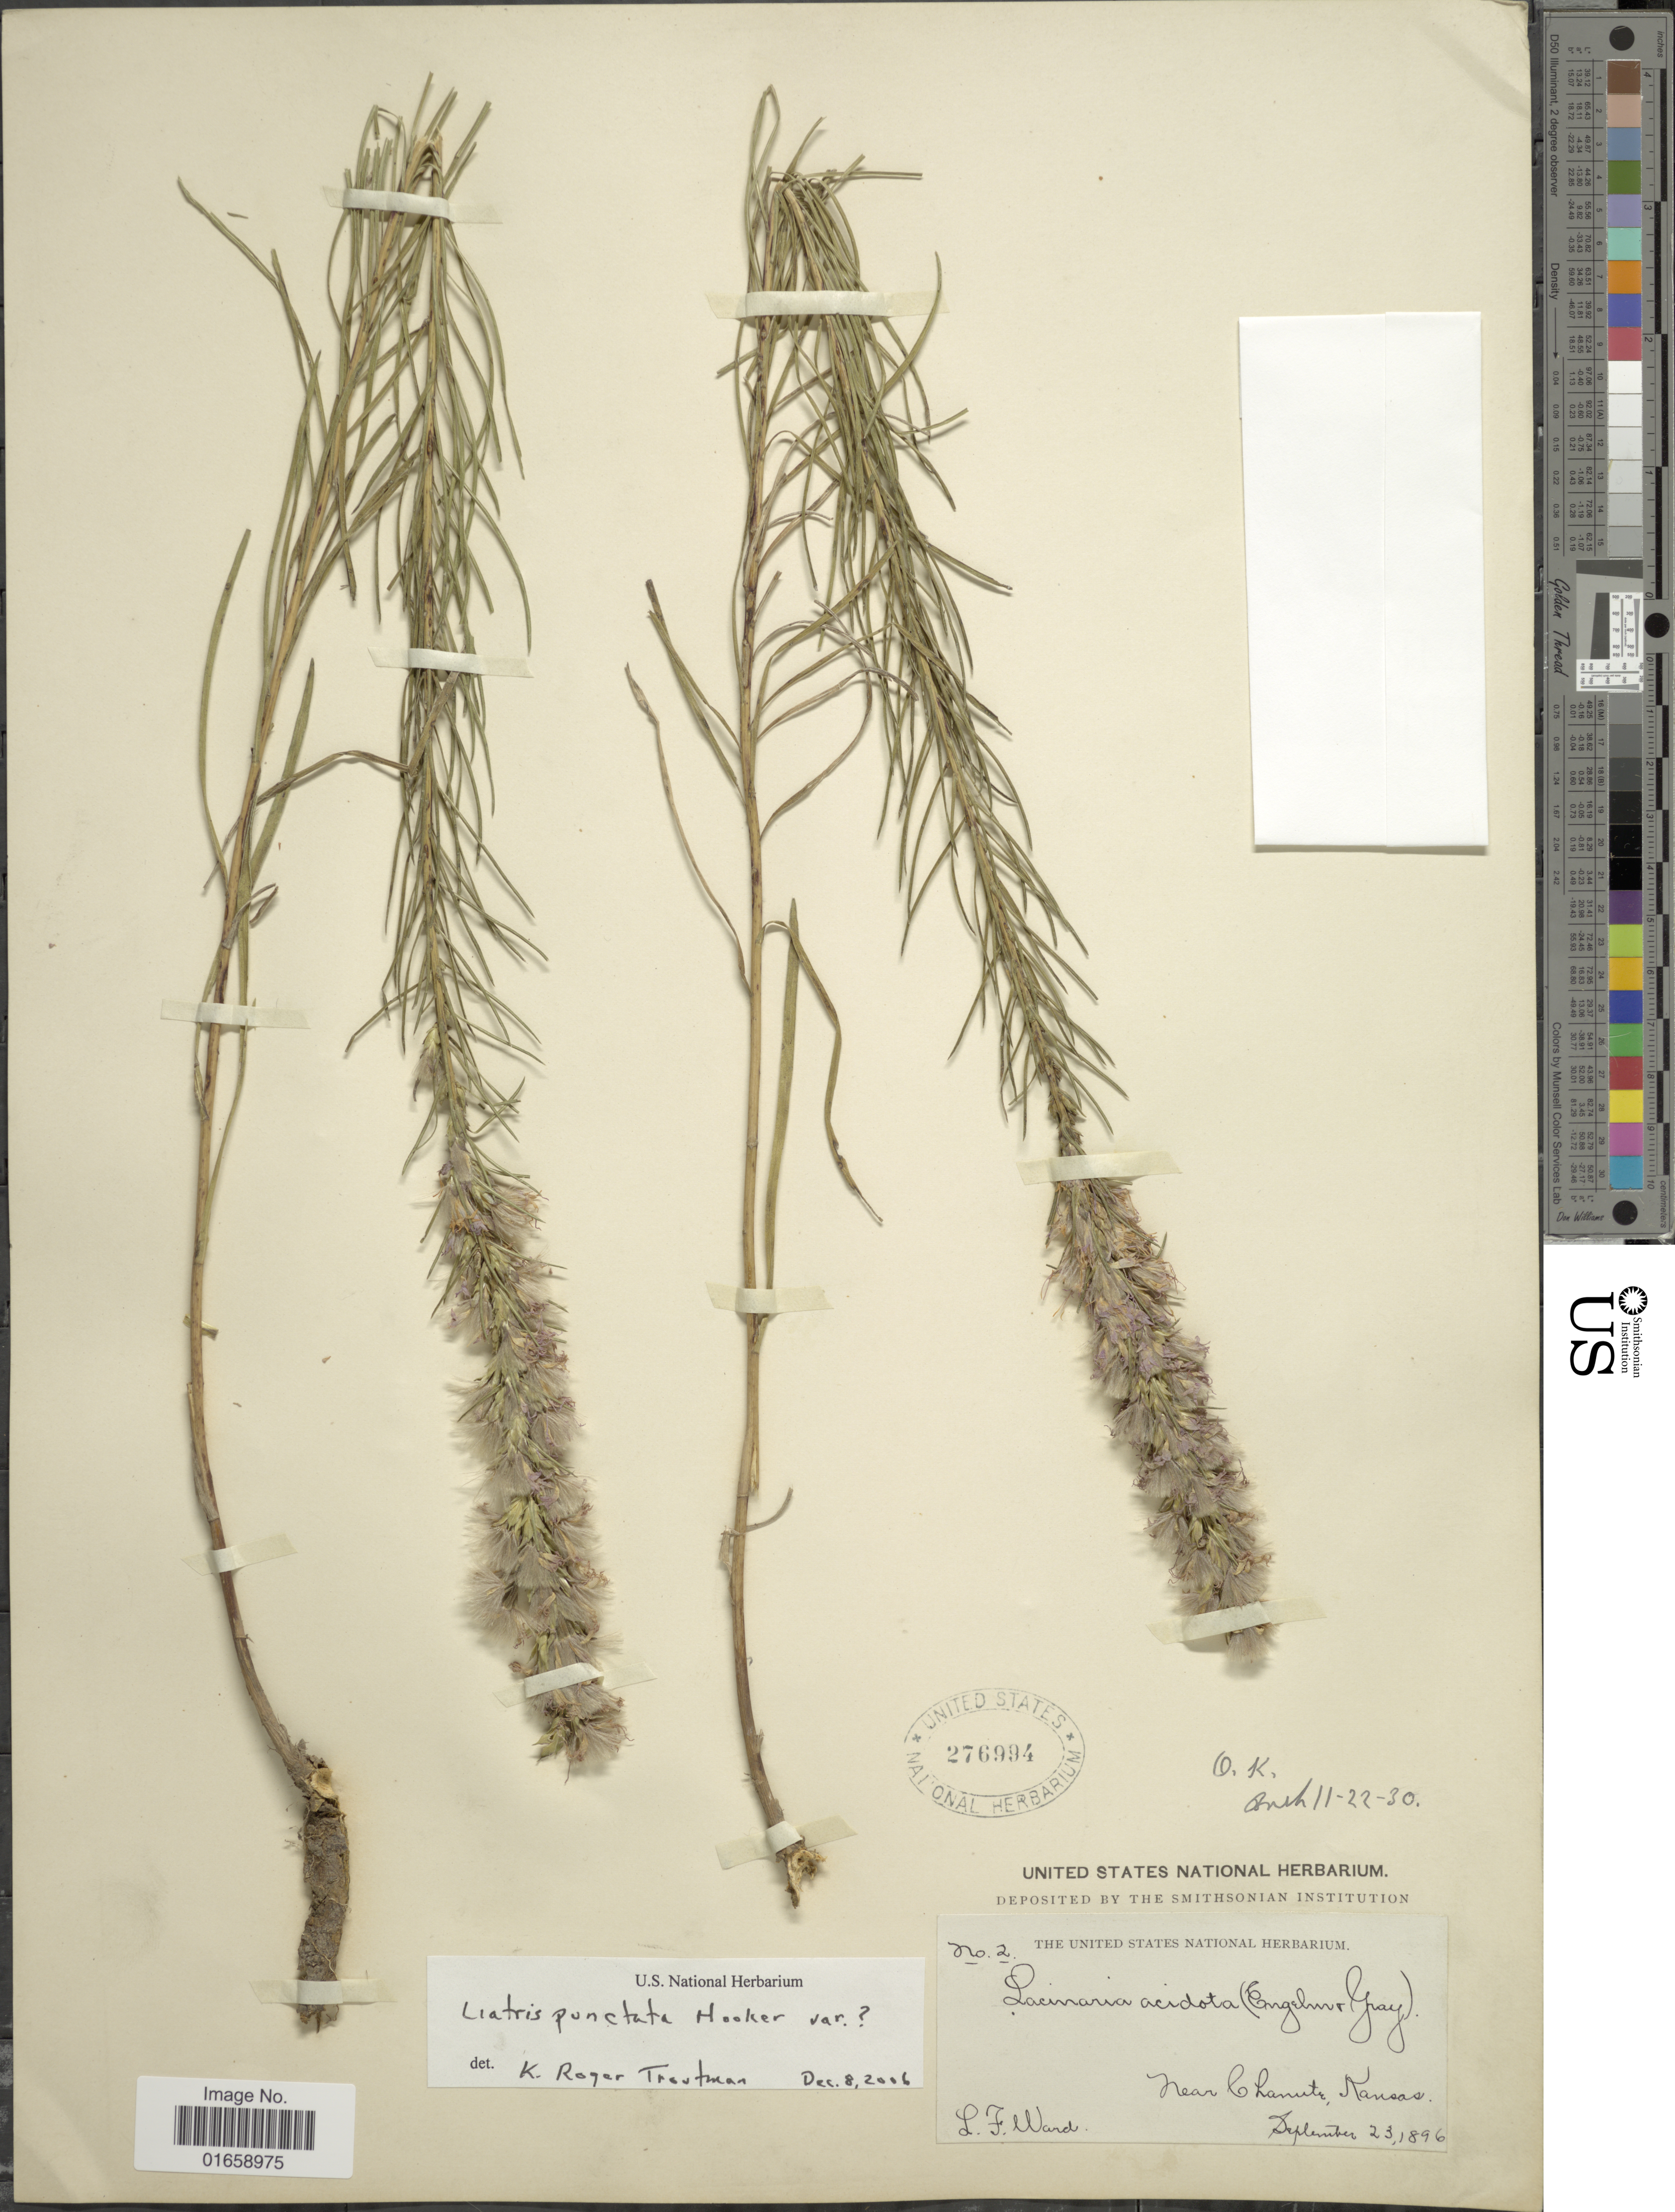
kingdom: Plantae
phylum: Tracheophyta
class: Magnoliopsida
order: Asterales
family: Asteraceae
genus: Liatris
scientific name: Liatris punctata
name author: Hook.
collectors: L. Ward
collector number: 2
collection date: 1896-09-23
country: United States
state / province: Kansas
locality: Chanute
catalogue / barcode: US 276994